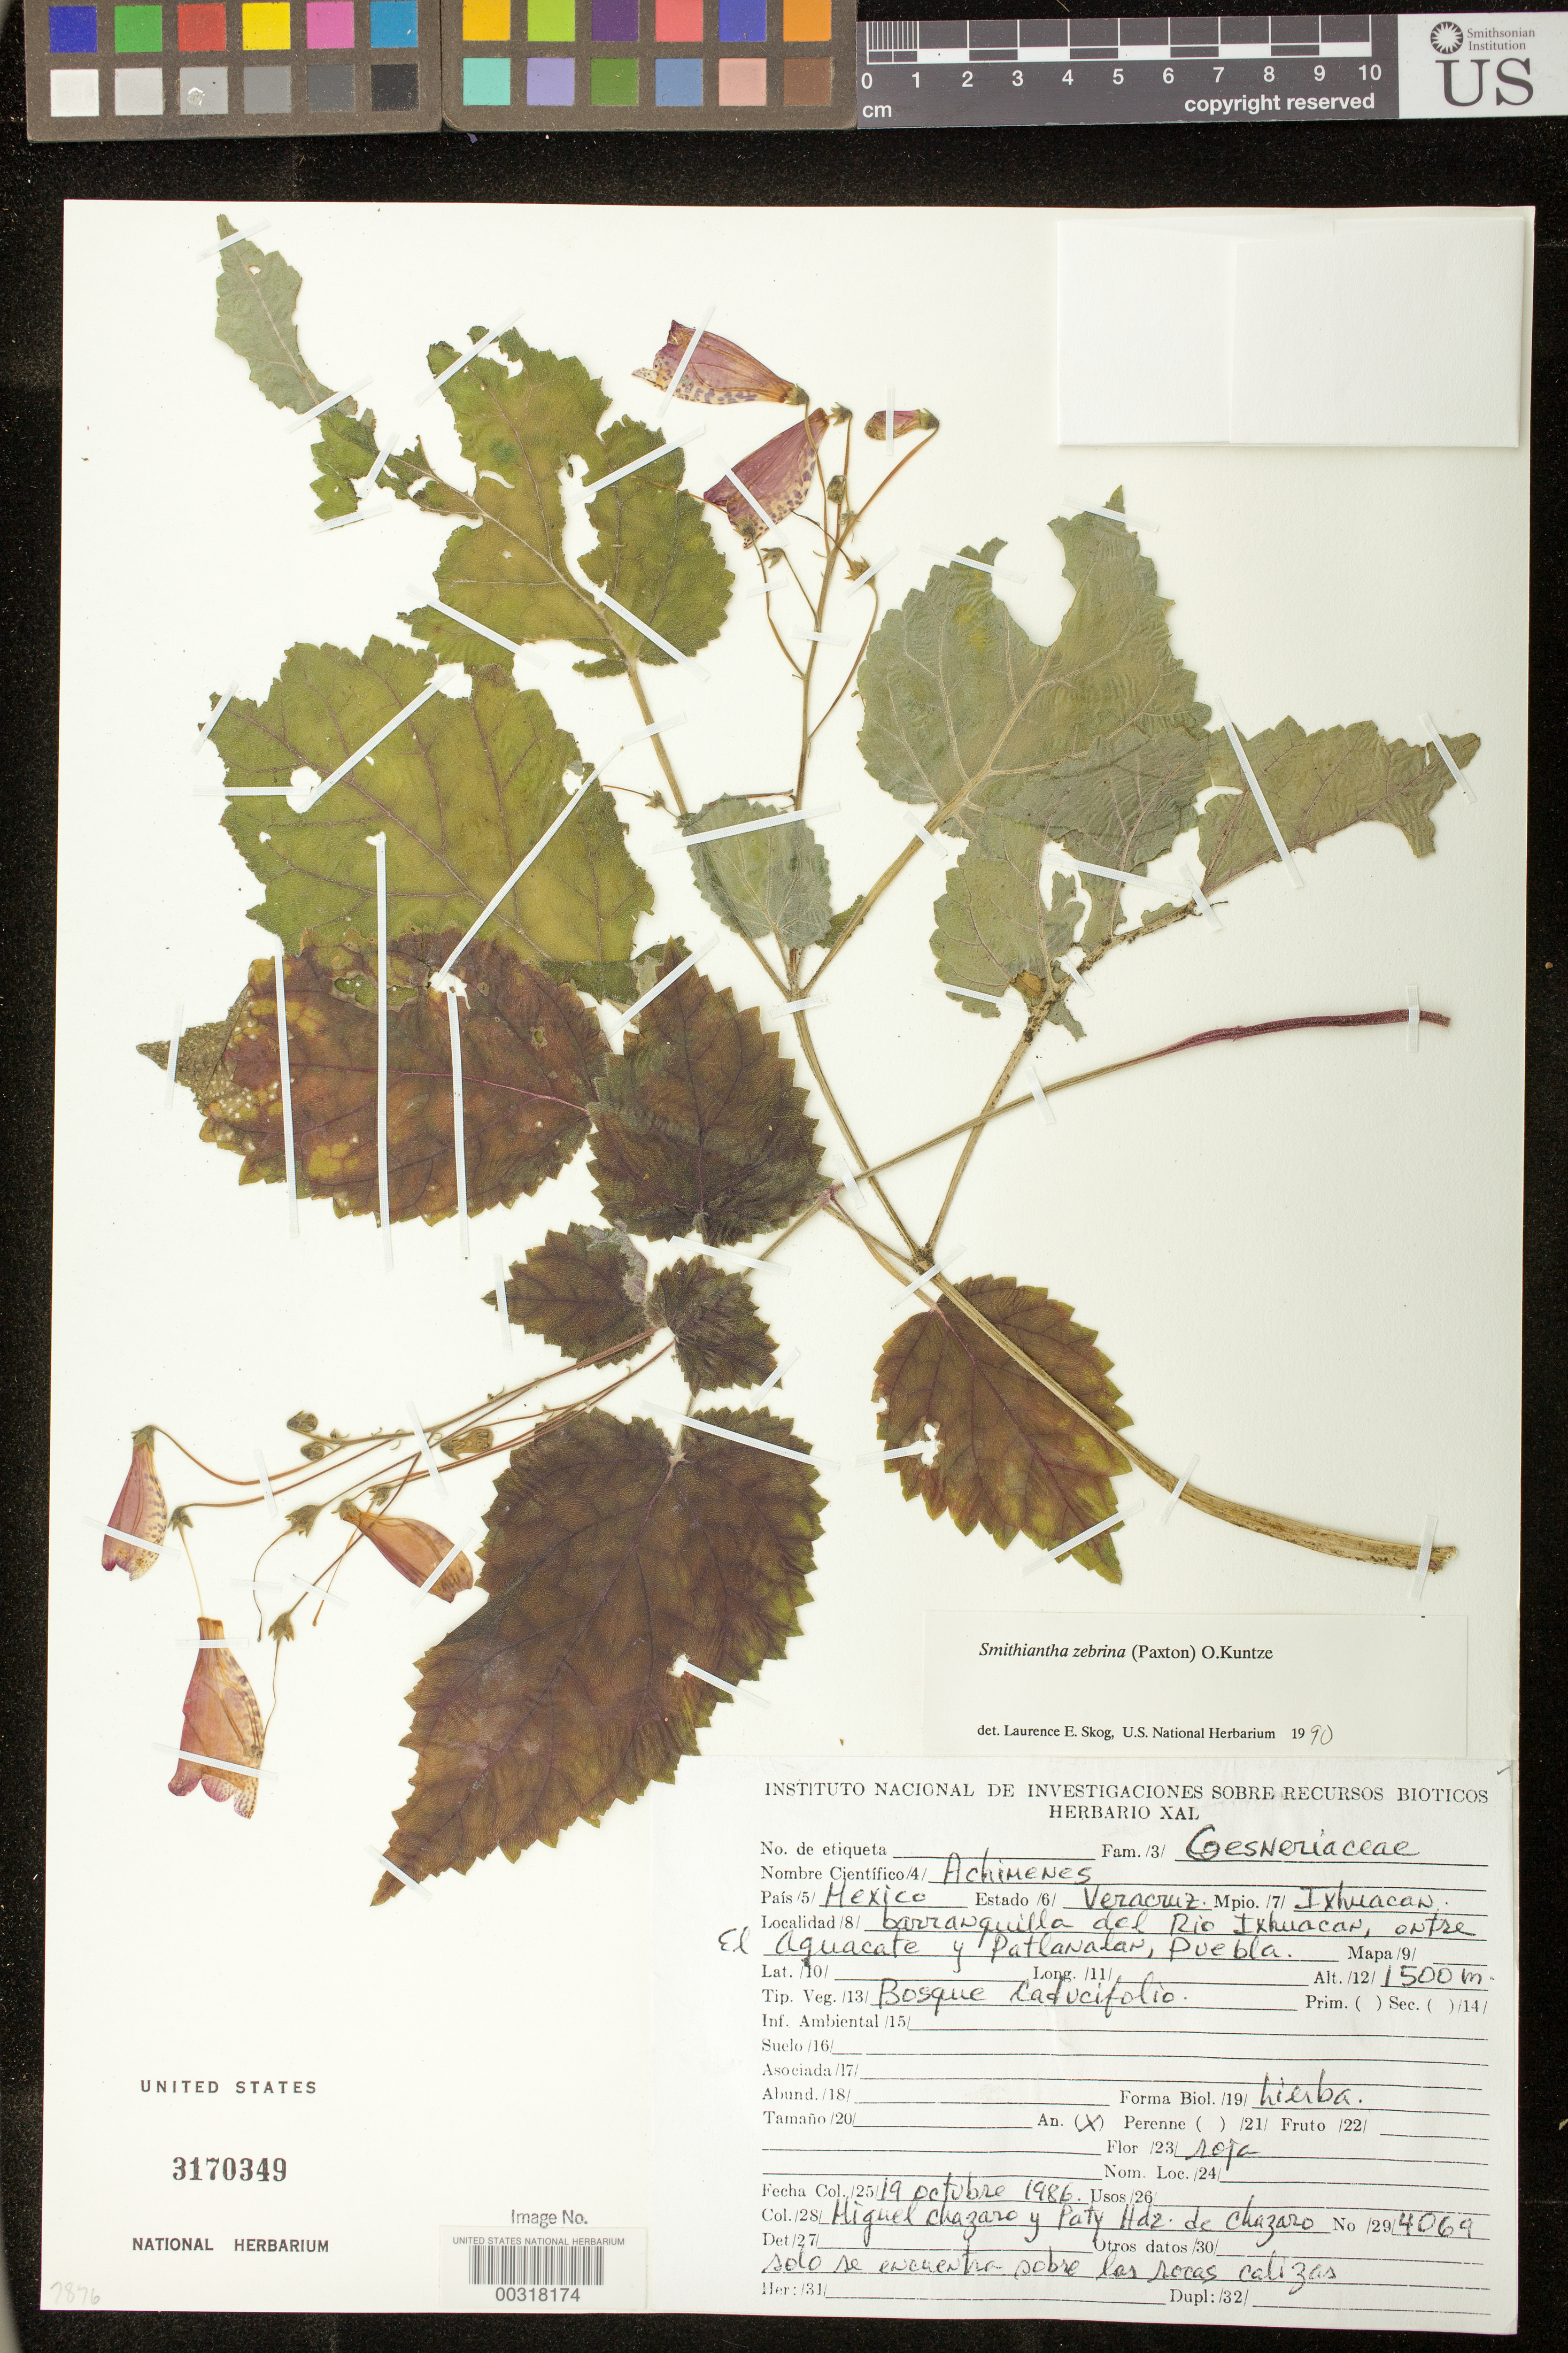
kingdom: Plantae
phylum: Tracheophyta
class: Magnoliopsida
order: Lamiales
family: Gesneriaceae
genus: Smithiantha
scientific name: Smithiantha zebrina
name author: (Paxton) Kuntze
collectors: M. de J. Cházaro Basáñoez & P. H. de Chazaro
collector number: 4069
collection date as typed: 19 Oct 1986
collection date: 1986-10-19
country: Mexico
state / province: Veracruz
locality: Mun. of Ixhuacan, Barranquilla del Rio Ixhuacan, between El Aguacate and Patlanalan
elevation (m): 1500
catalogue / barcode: US 3170349